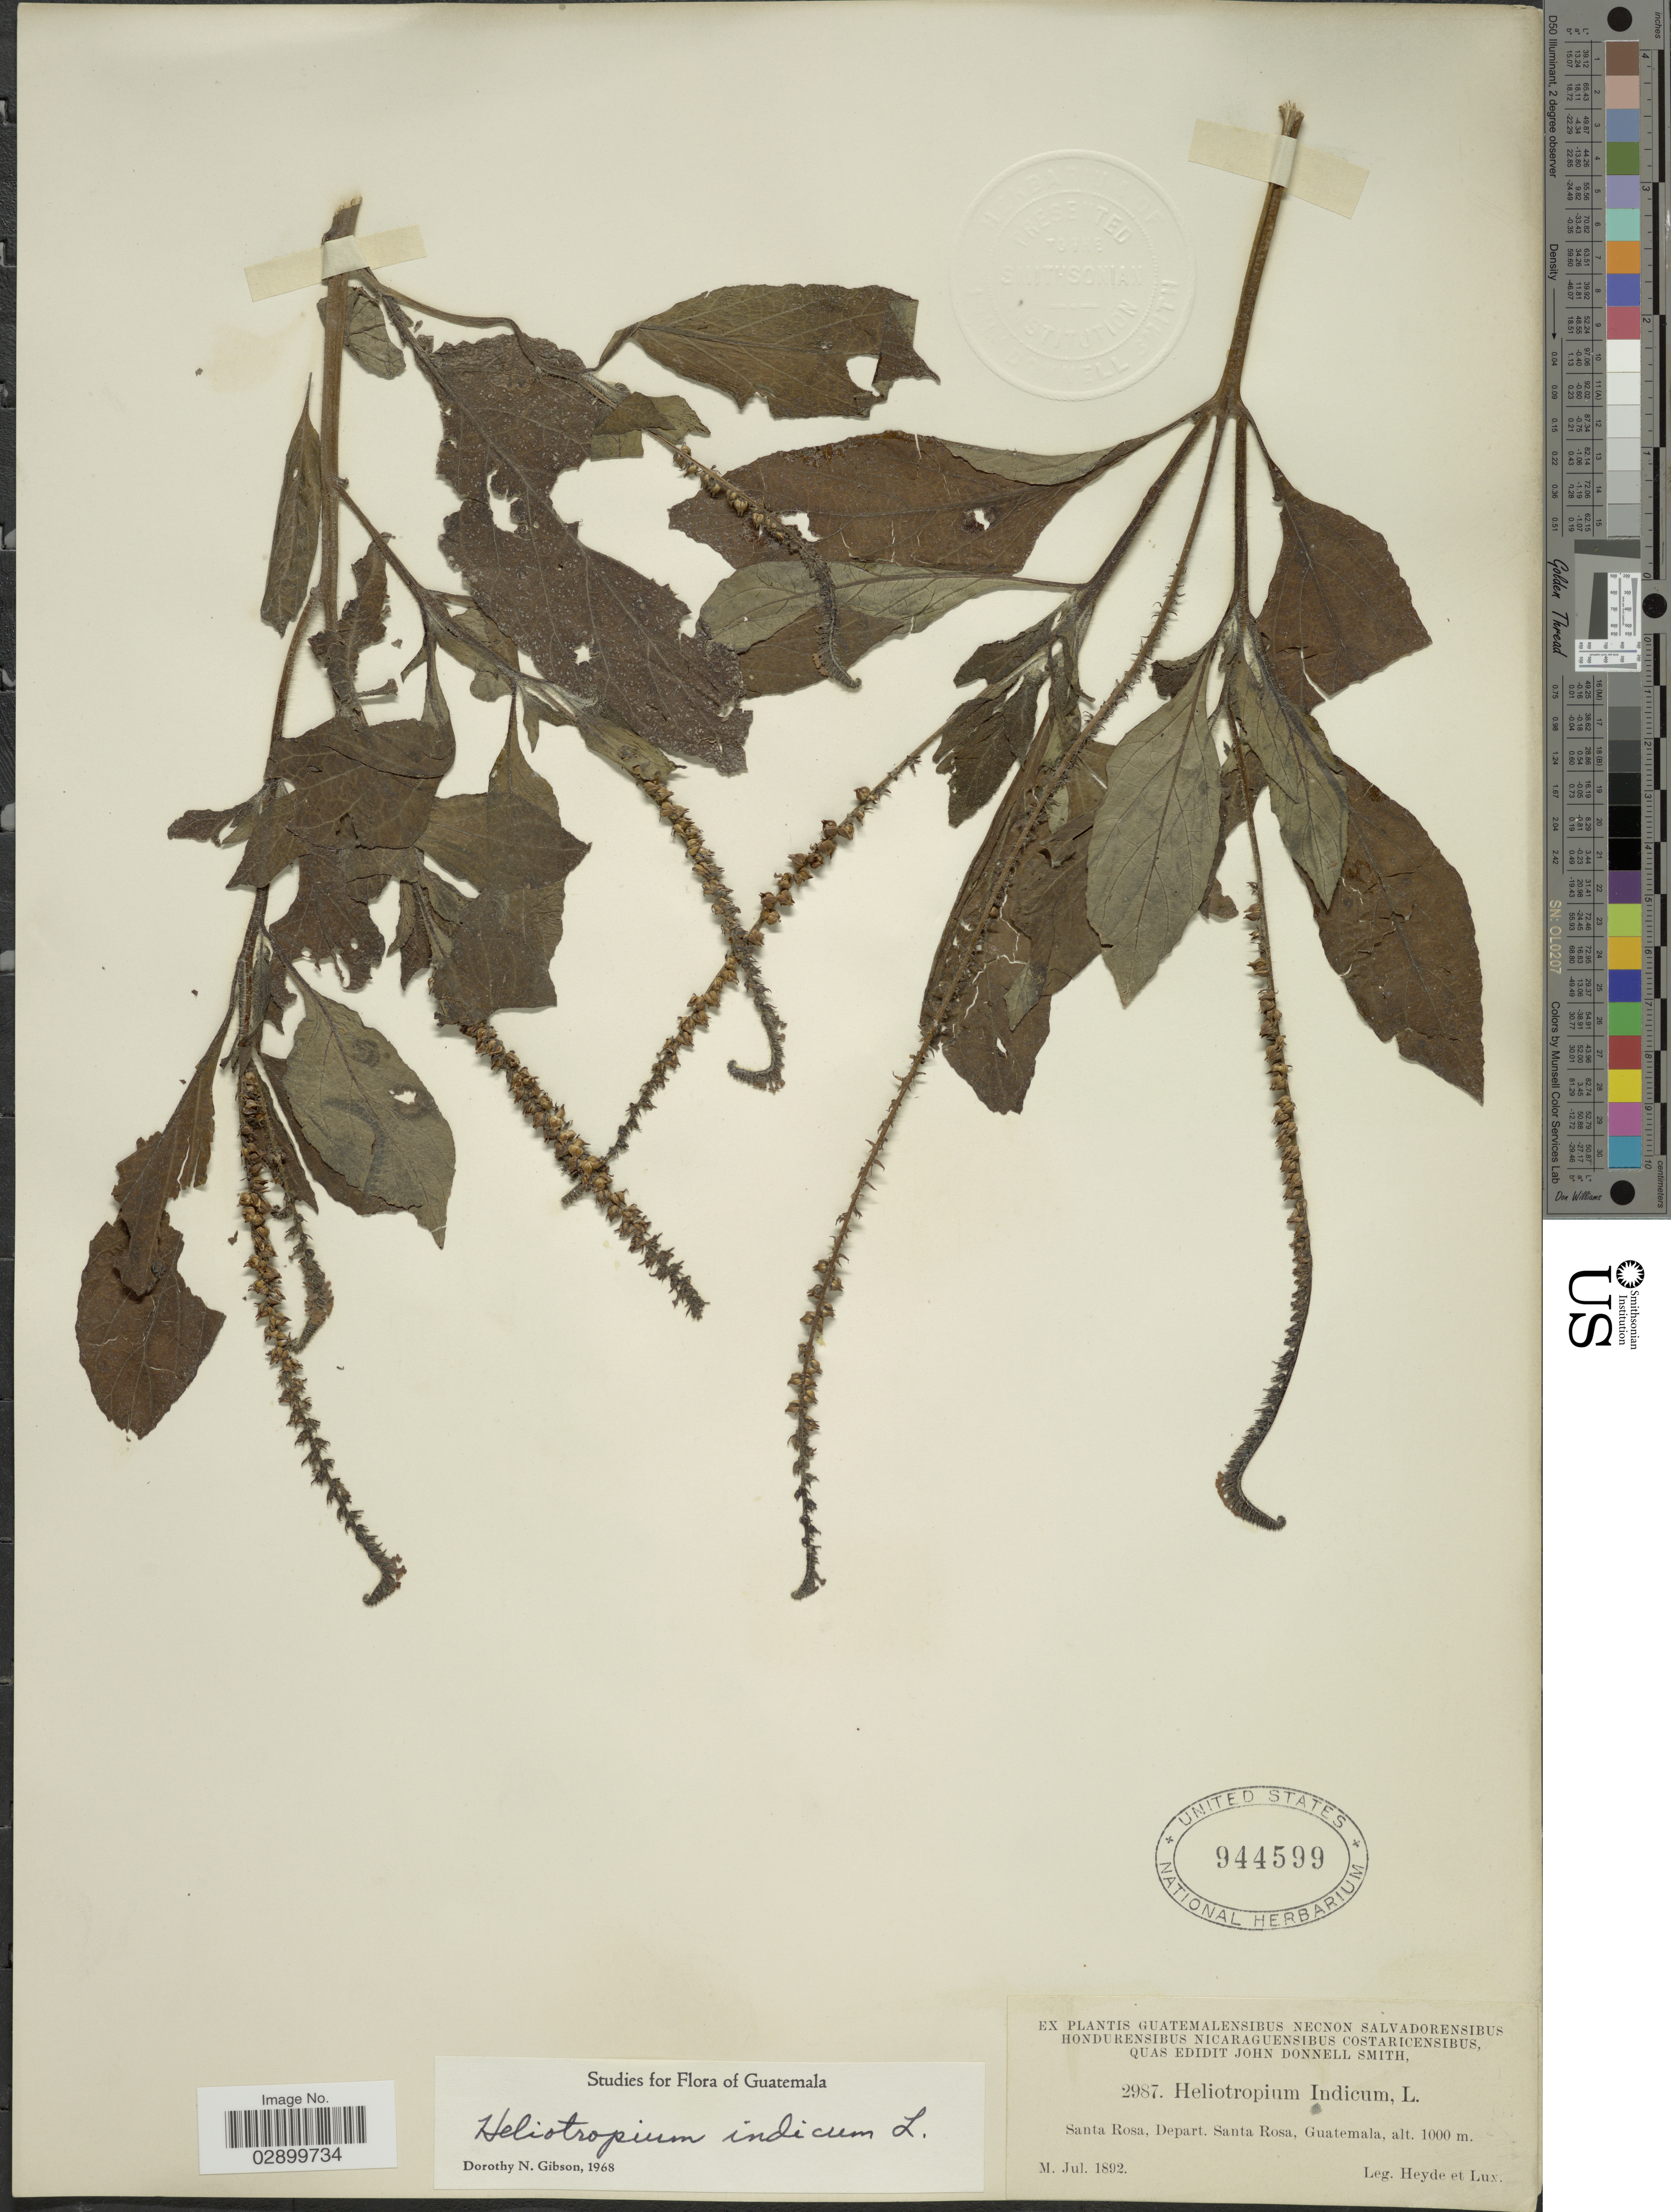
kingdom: Plantae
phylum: Tracheophyta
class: Magnoliopsida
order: Boraginales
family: Heliotropiaceae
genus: Heliotropium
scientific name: Heliotropium indicum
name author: L.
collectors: Heyde & Lux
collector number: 2987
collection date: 1892-07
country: Guatemala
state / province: Santa Rosa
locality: Santa Rosa, Depart. Santa Rosa.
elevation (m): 1000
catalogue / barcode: US 944599